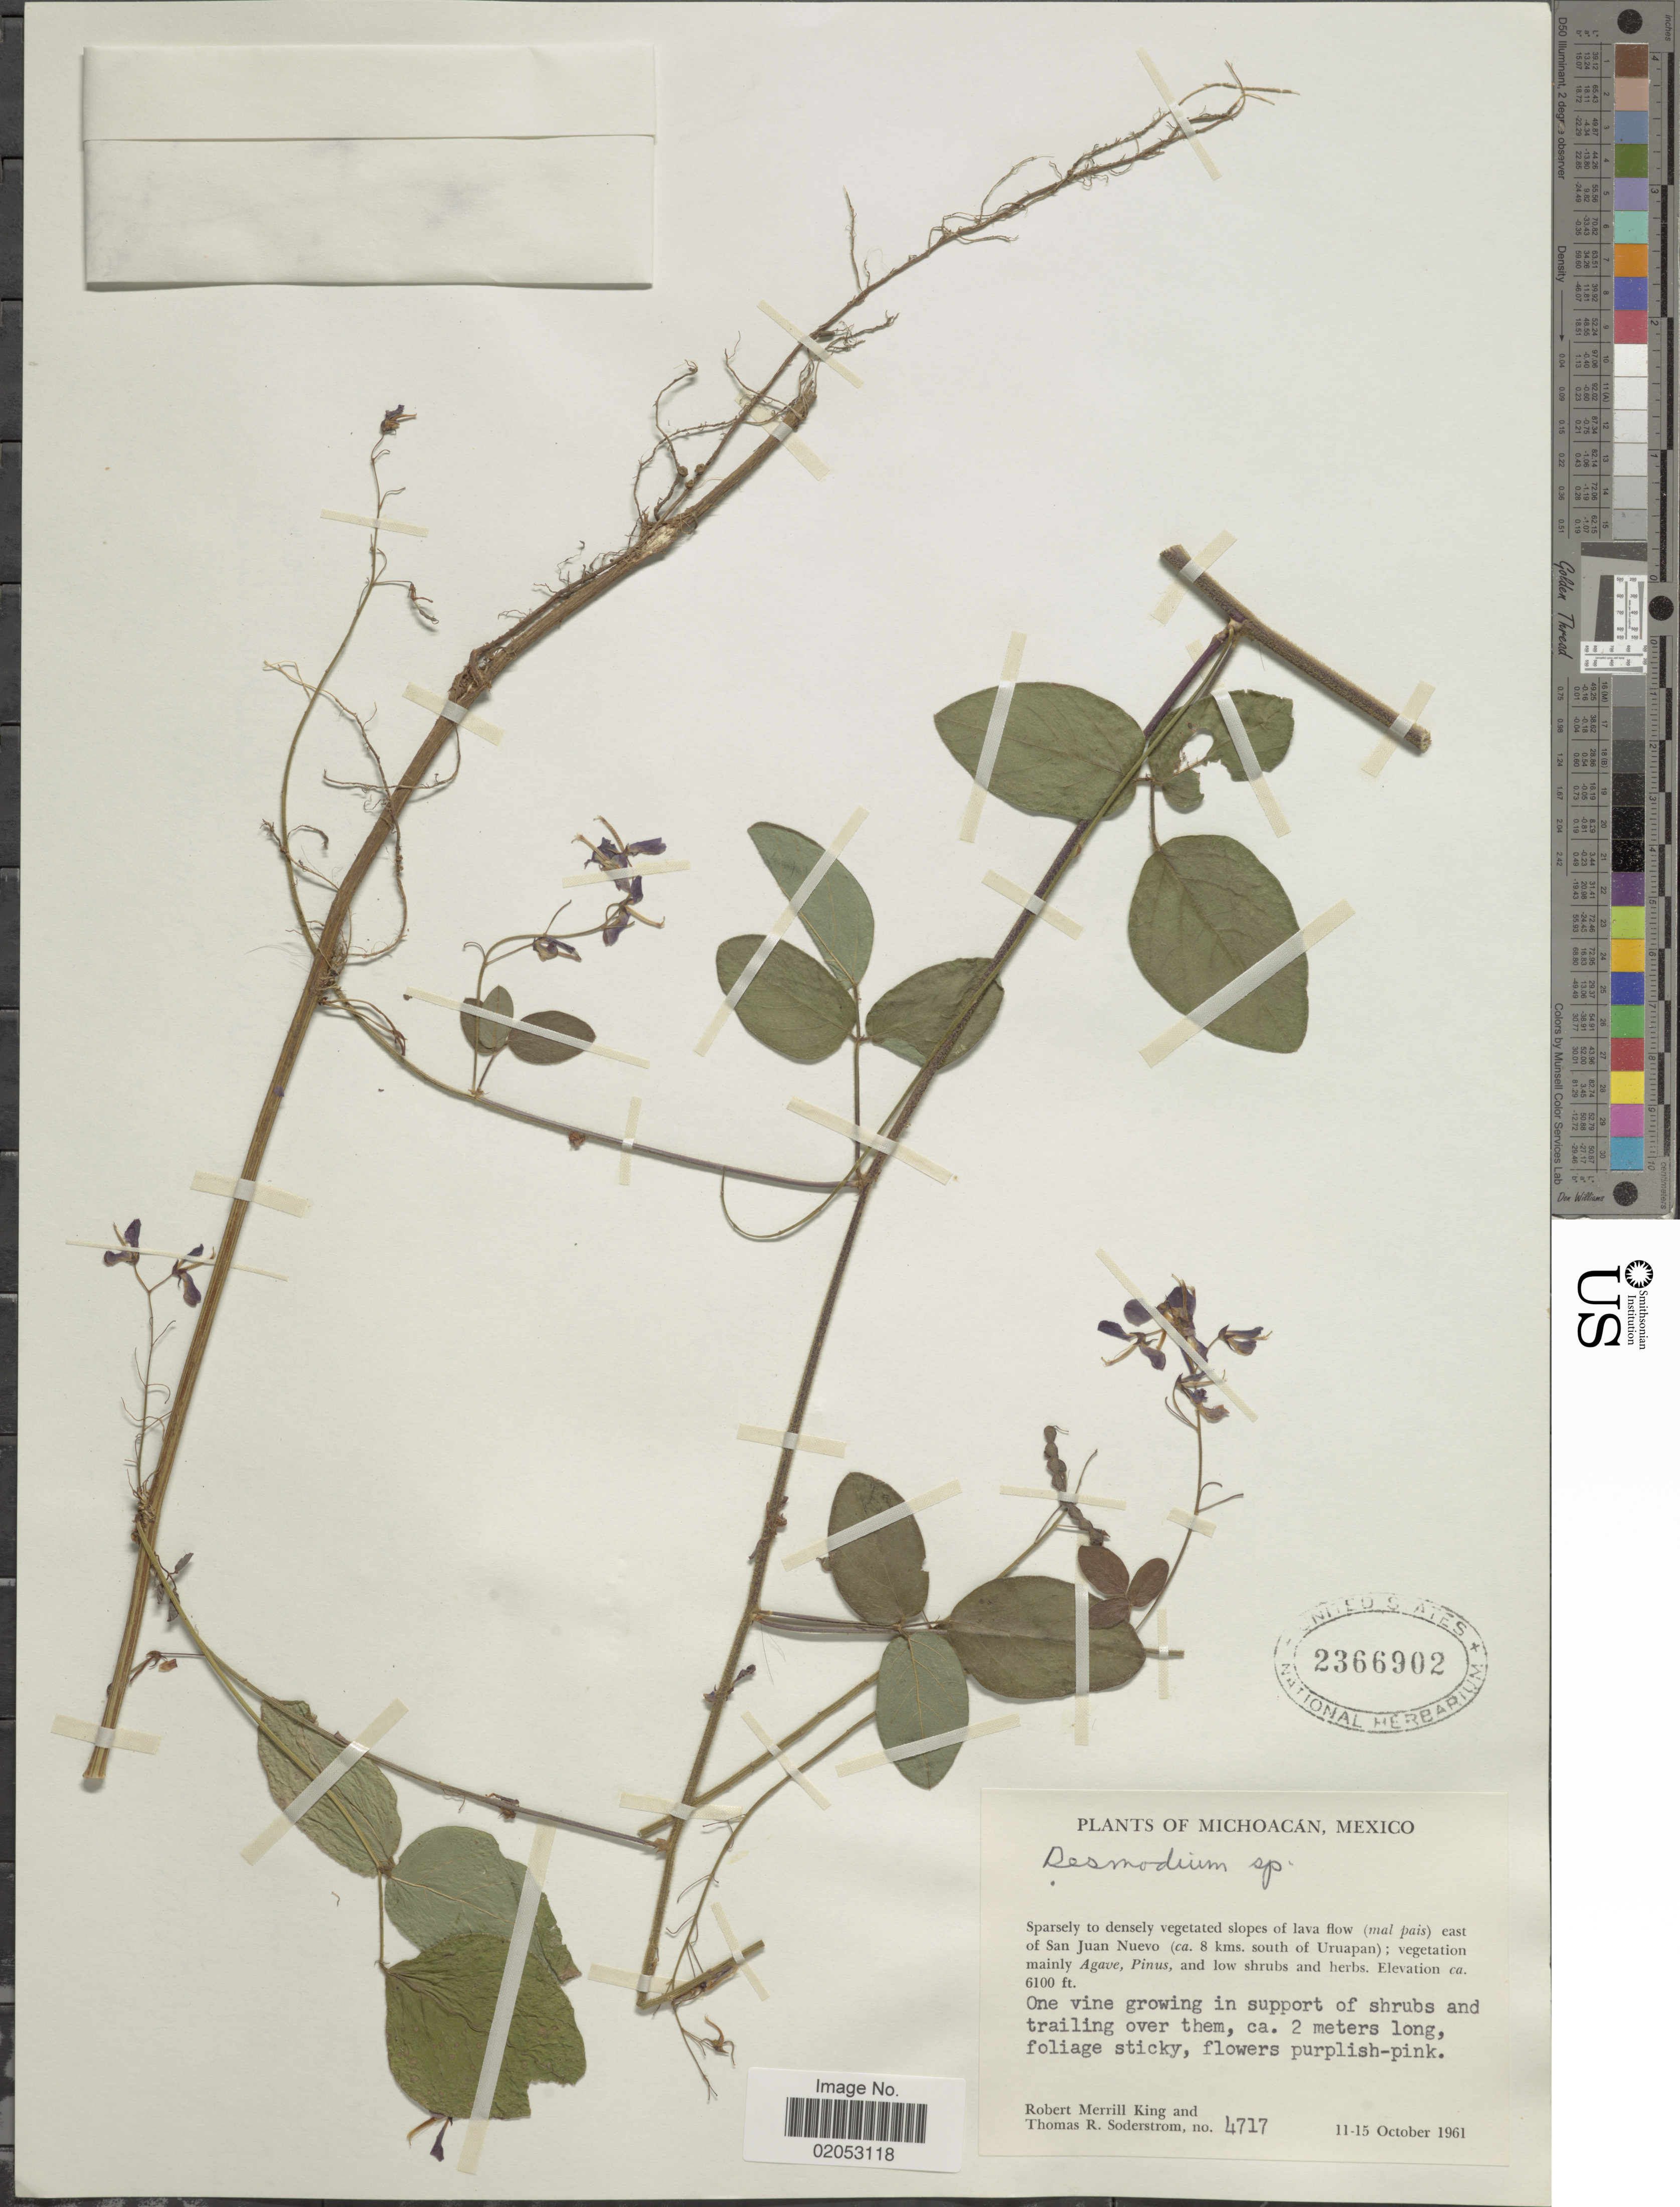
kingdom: Plantae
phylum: Tracheophyta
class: Magnoliopsida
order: Fabales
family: Fabaceae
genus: Desmodium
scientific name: Desmodium sp.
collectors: R. M. King & T. R. Soderstrom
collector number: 4717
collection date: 1961-10-11/1961-10-15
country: Mexico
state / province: Michoacán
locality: Sparsely to densely vegetated slopes of lava flow east of San Juan Nuevo (ca. 8 kms. south of Uruapan)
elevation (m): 1859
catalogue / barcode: US 2366902